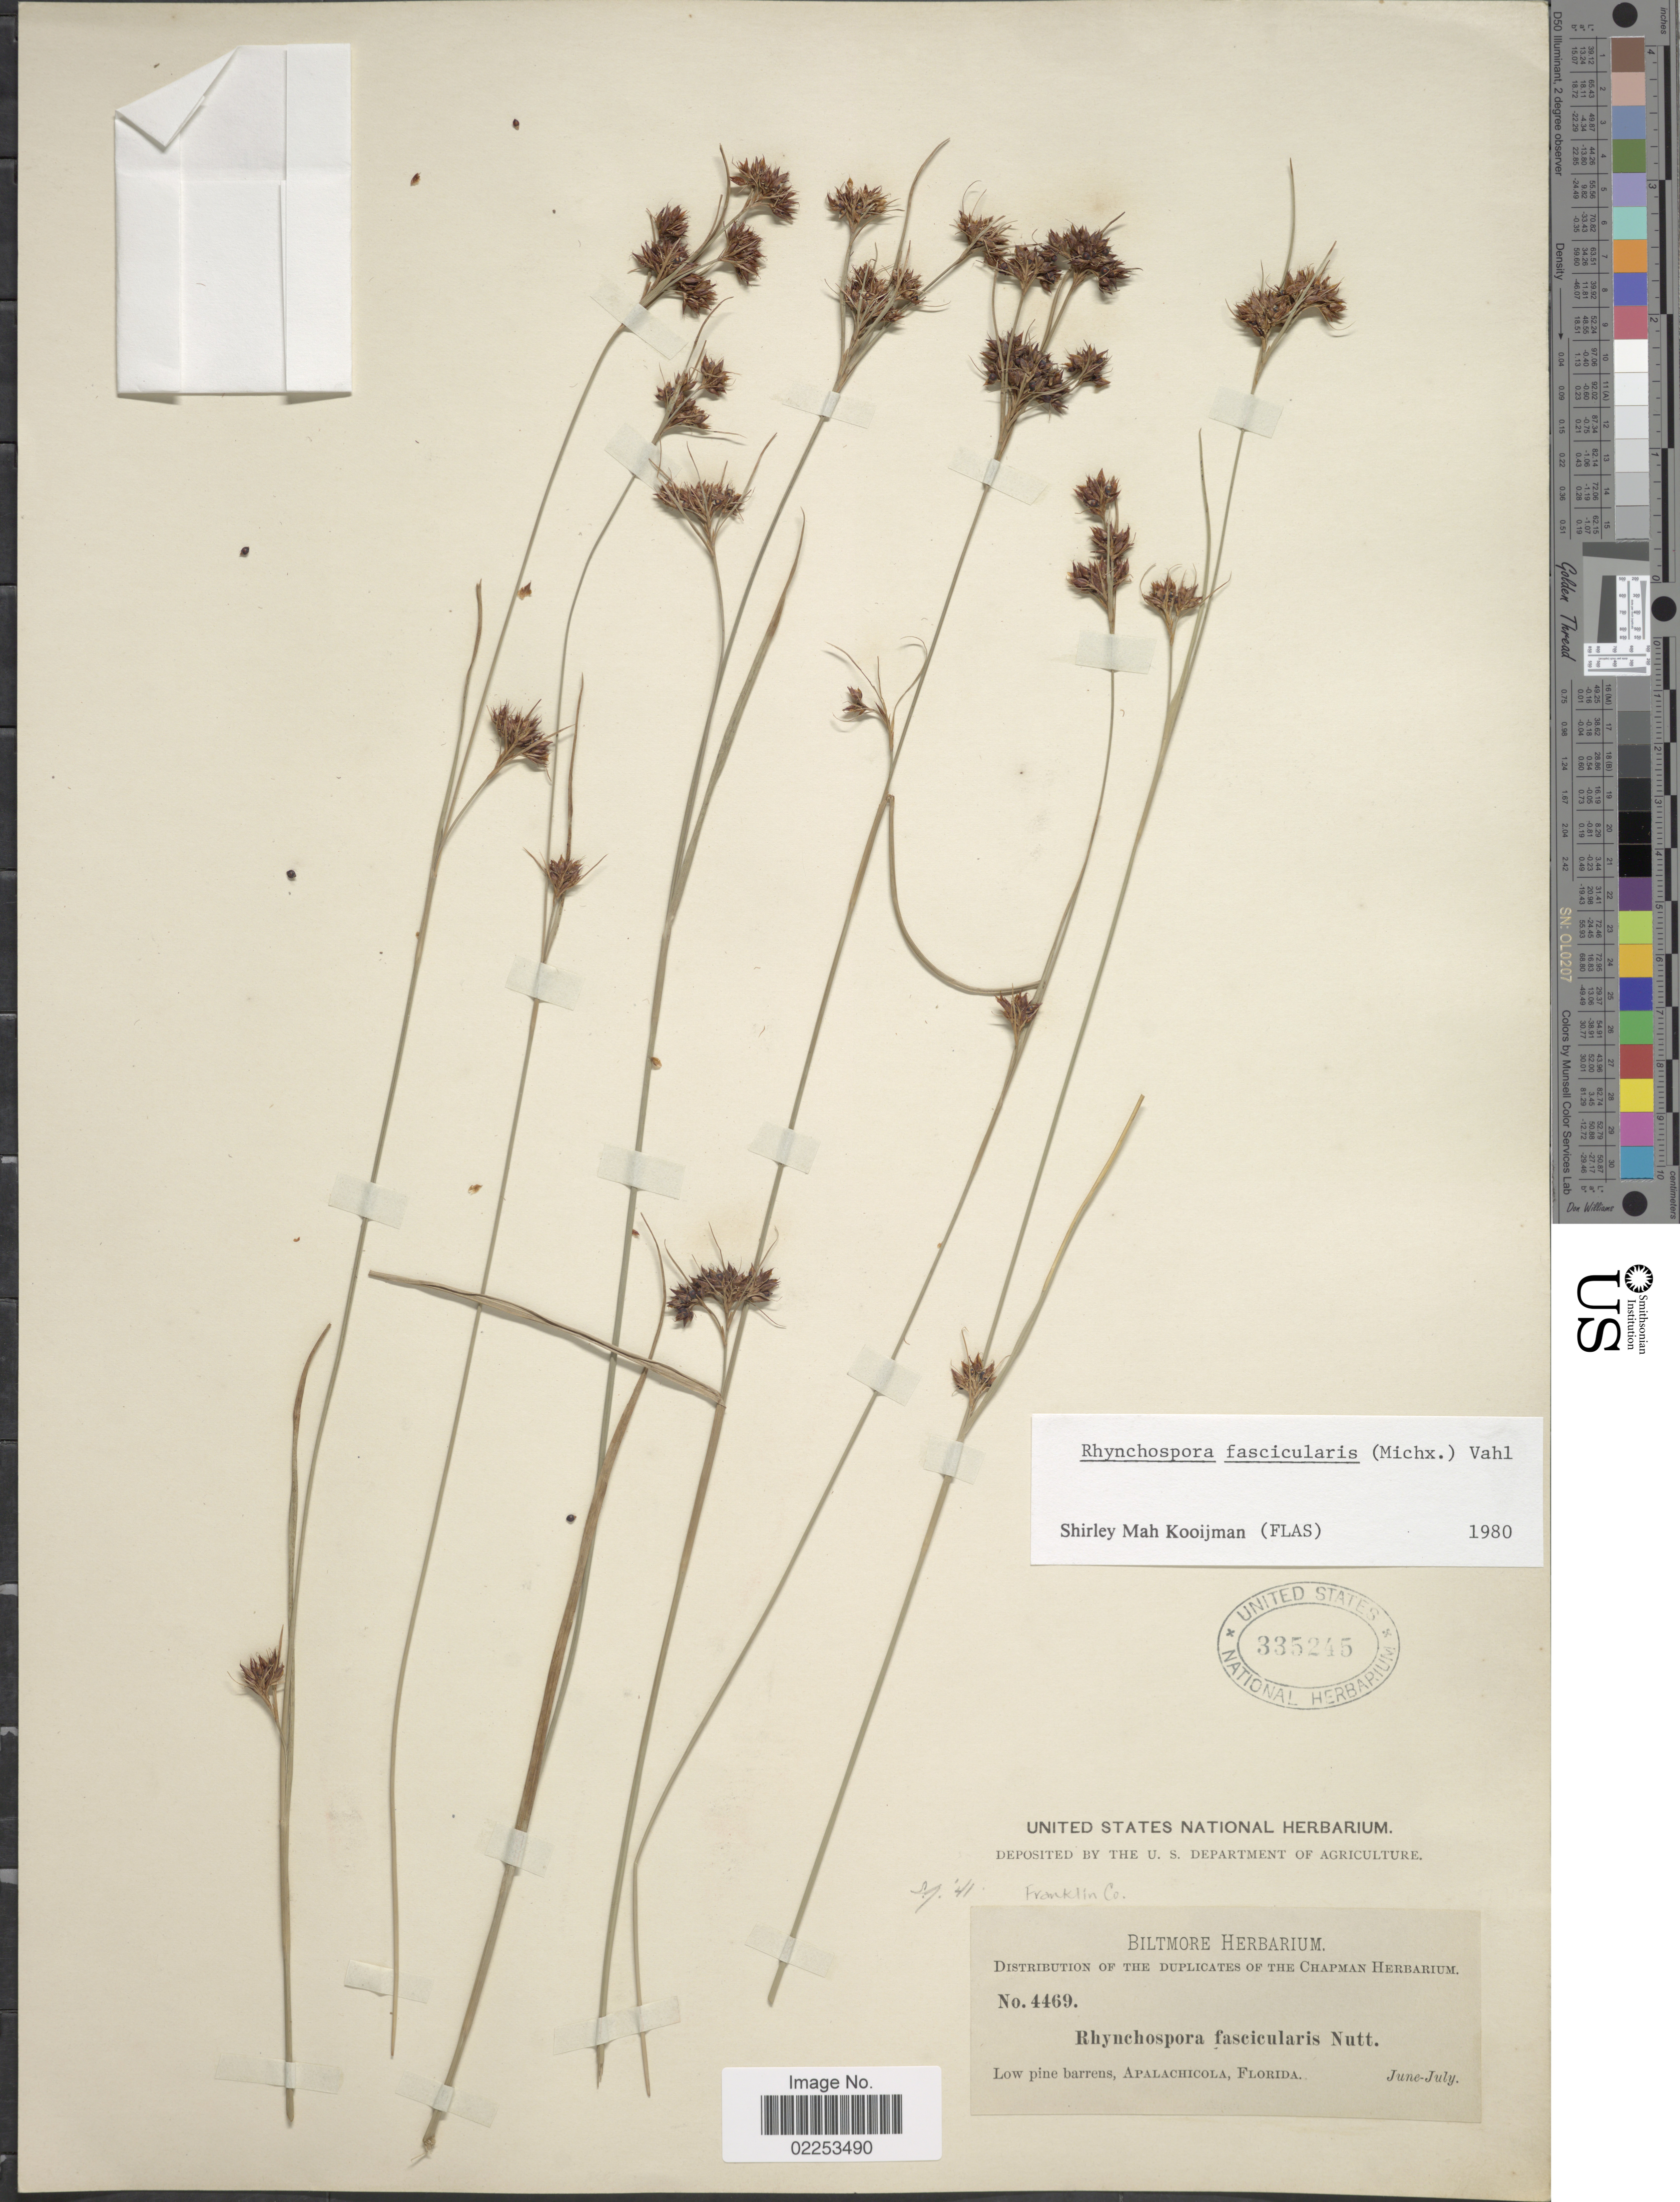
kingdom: Plantae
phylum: Tracheophyta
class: Liliopsida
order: Poales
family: Cyperaceae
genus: Rhynchospora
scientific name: Rhynchospora fascicularis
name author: (Michx.) Vahl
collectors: ex herb. Biltmore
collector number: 4469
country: United States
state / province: Florida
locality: Apalachicola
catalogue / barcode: US 335245